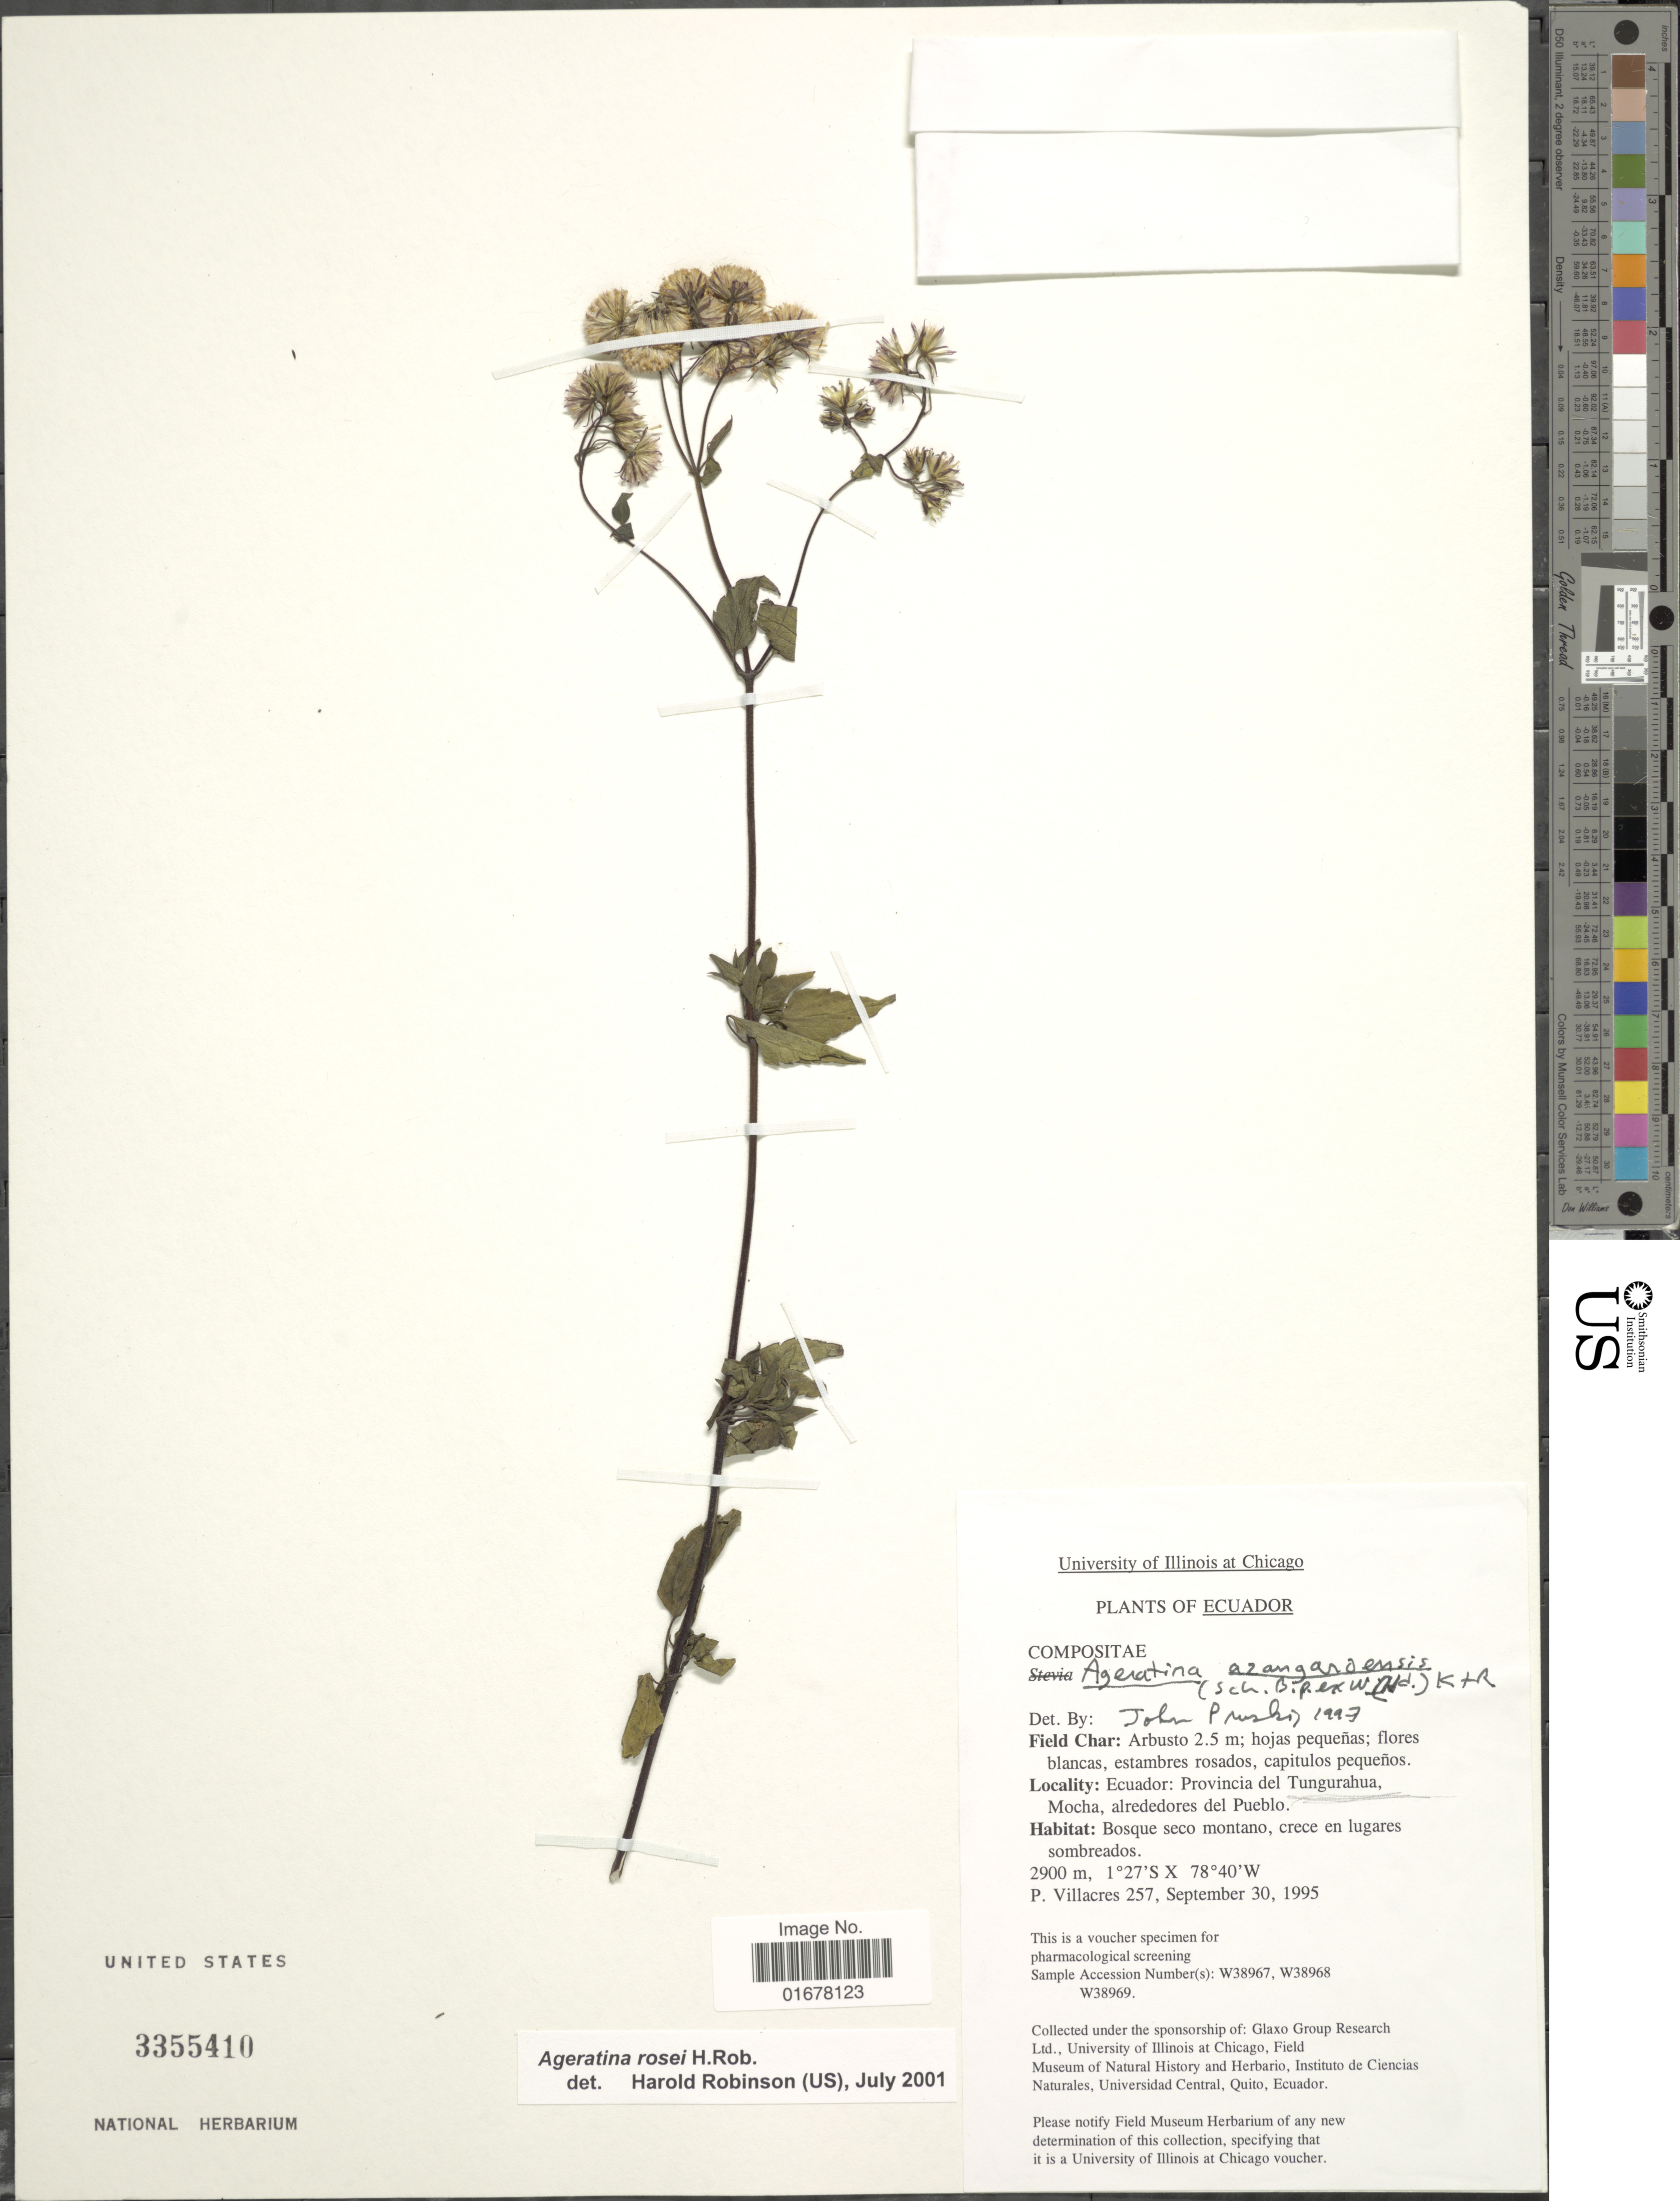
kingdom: Plantae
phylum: Tracheophyta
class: Magnoliopsida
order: Asterales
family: Asteraceae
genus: Ageratina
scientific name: Ageratina rosei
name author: H. Rob.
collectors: P. Villacres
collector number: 257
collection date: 1995-09-30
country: Ecuador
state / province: Tungurahua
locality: Provincia del Tungurahua, Mocha, alrededores del Pueblo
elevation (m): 2900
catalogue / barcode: US 3355410